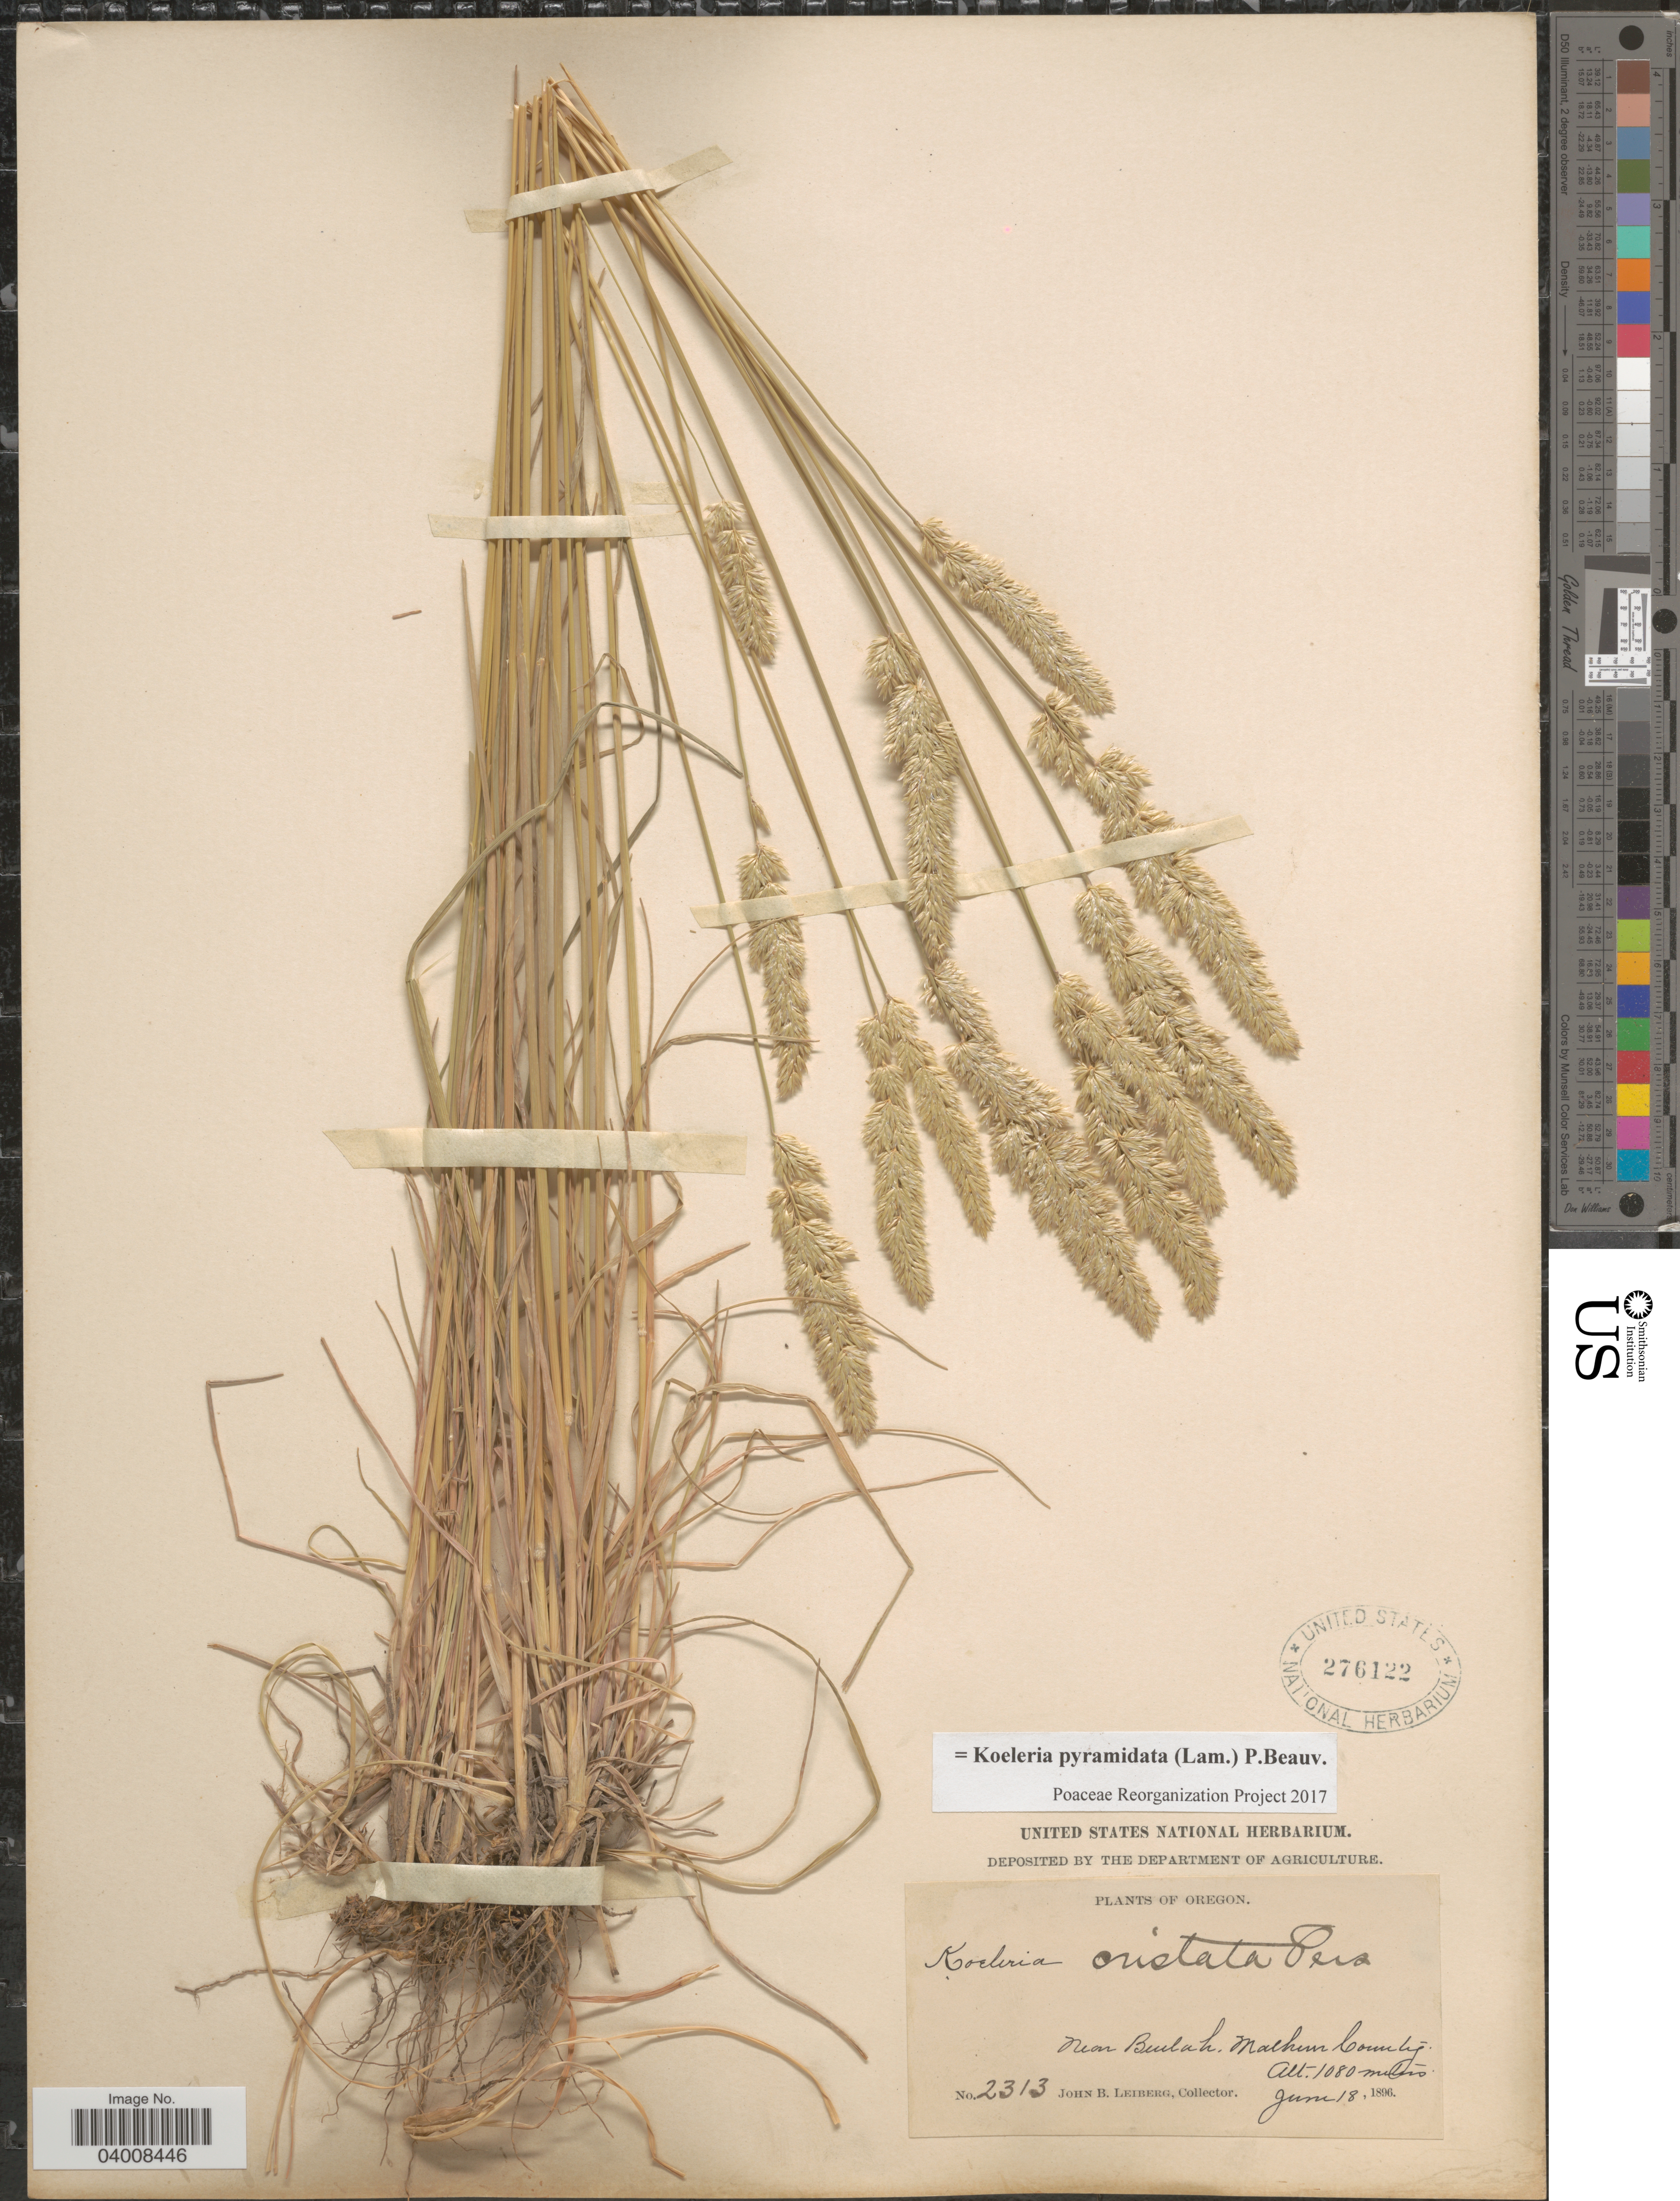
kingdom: Plantae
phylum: Tracheophyta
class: Liliopsida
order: Poales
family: Poaceae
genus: Koeleria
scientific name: Koeleria pyramidata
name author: (Lam.) P. Beauv.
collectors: J. B. Leiberg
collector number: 2313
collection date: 1896-06-18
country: United States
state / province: Oregon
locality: Near Beulah. Malheur County.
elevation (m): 1080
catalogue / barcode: US 276122